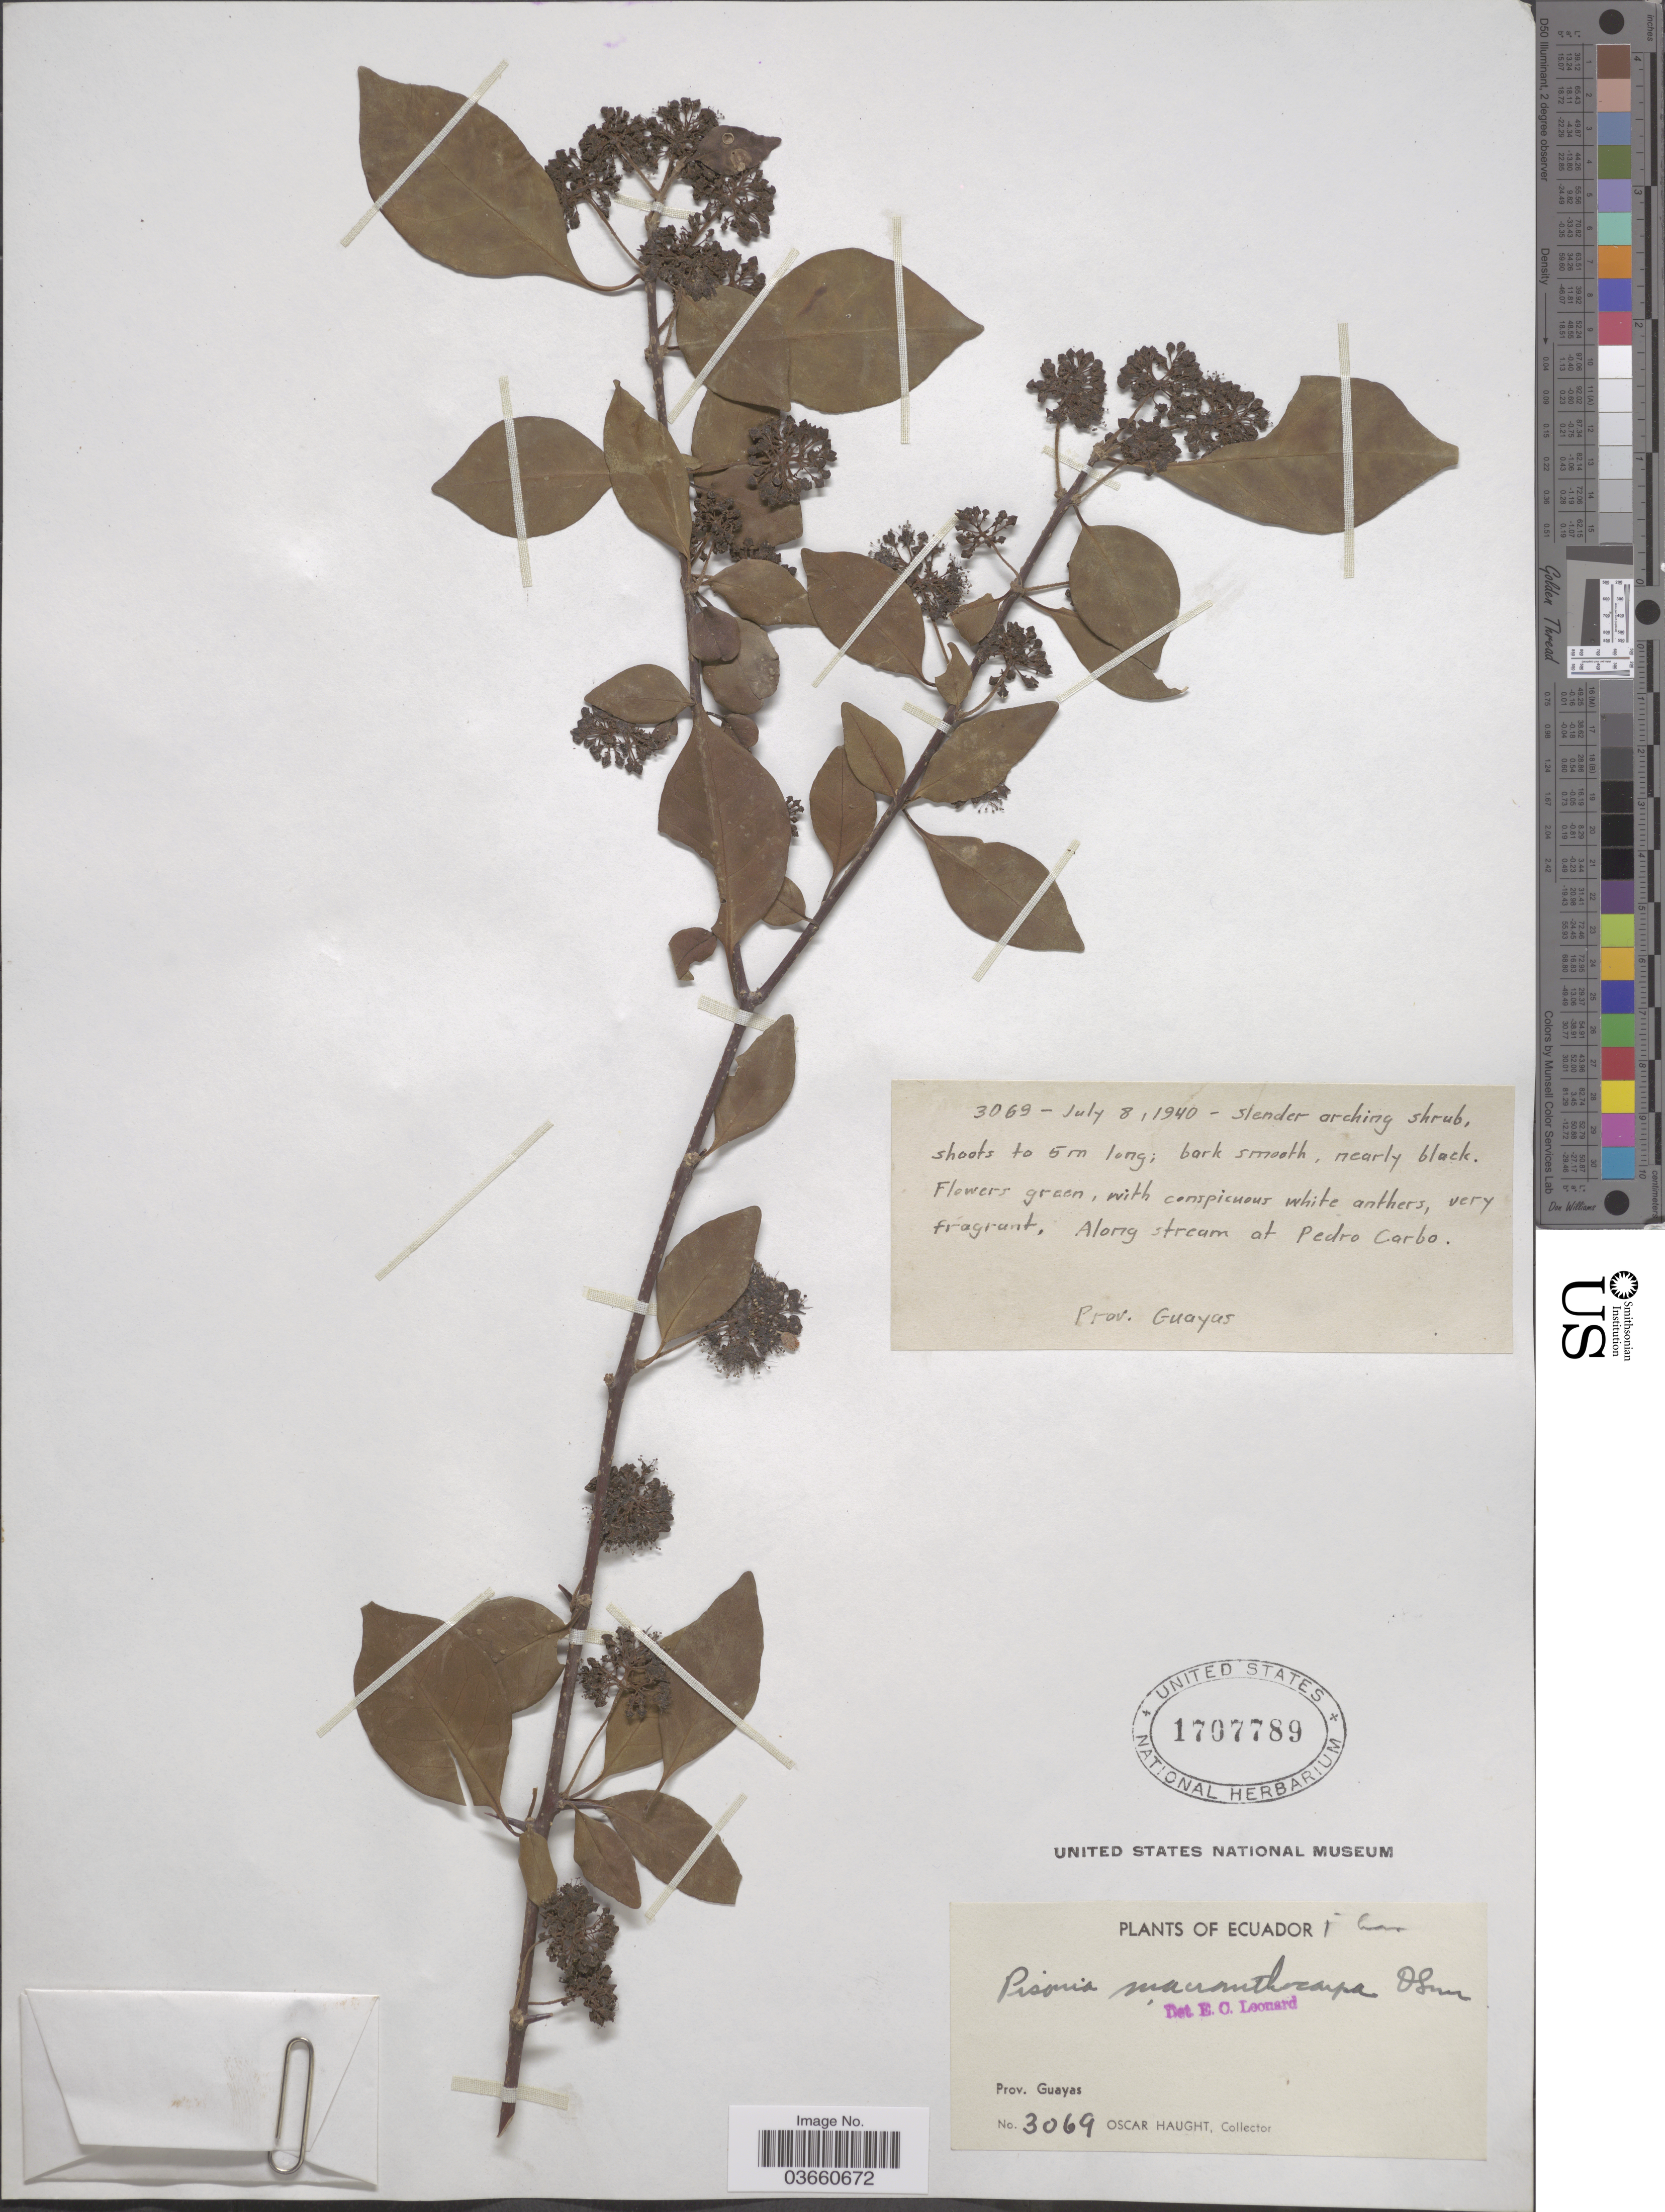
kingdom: Plantae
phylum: Tracheophyta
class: Magnoliopsida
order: Caryophyllales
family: Nyctaginaceae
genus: Pisonia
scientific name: Pisonia macranthocarpa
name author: (Donn. Sm.) Donn. Sm.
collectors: O. L. Haught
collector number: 3069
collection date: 1940-07-08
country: Ecuador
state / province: Guayas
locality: Along stream at Pedro Carbo.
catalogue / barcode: US 1707789